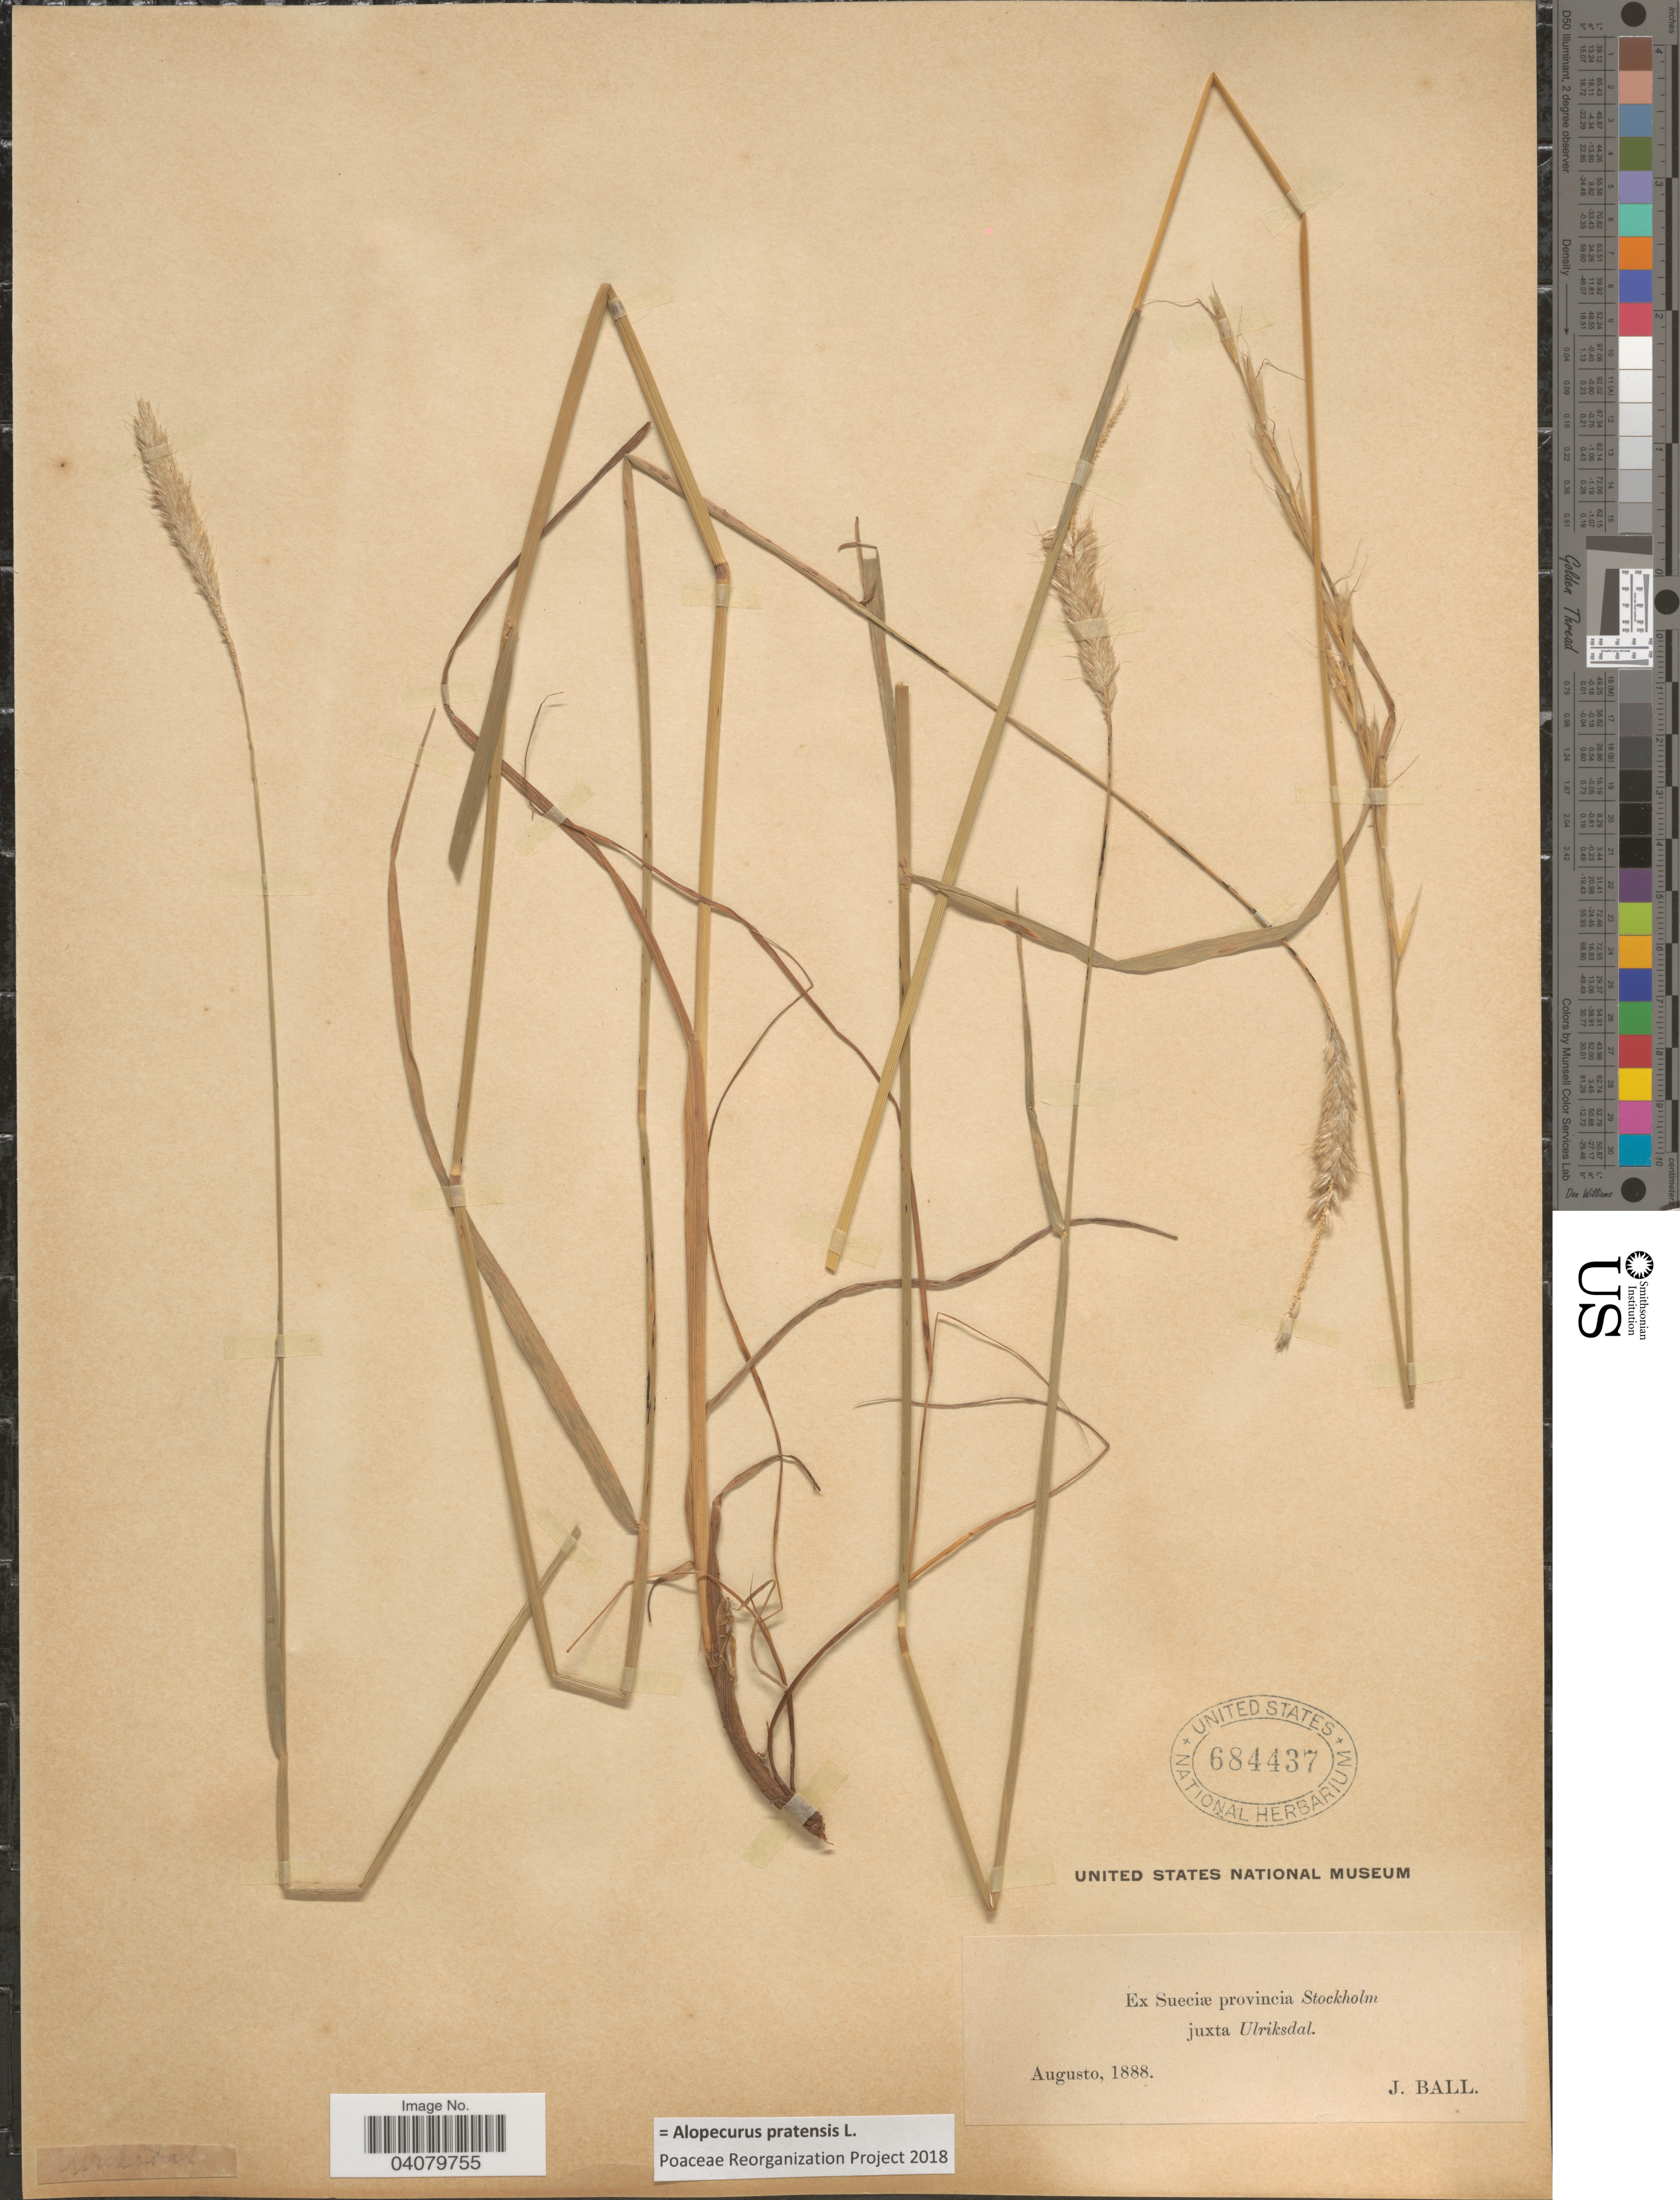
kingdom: Plantae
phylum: Tracheophyta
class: Liliopsida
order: Poales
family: Poaceae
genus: Alopecurus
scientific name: Alopecurus pratensis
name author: L.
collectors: J. Ball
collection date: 1888-08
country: Sweden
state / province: Stockholm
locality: Ex Sueciæ provincia Stockholm juxta Ulriksdal.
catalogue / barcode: US 684437